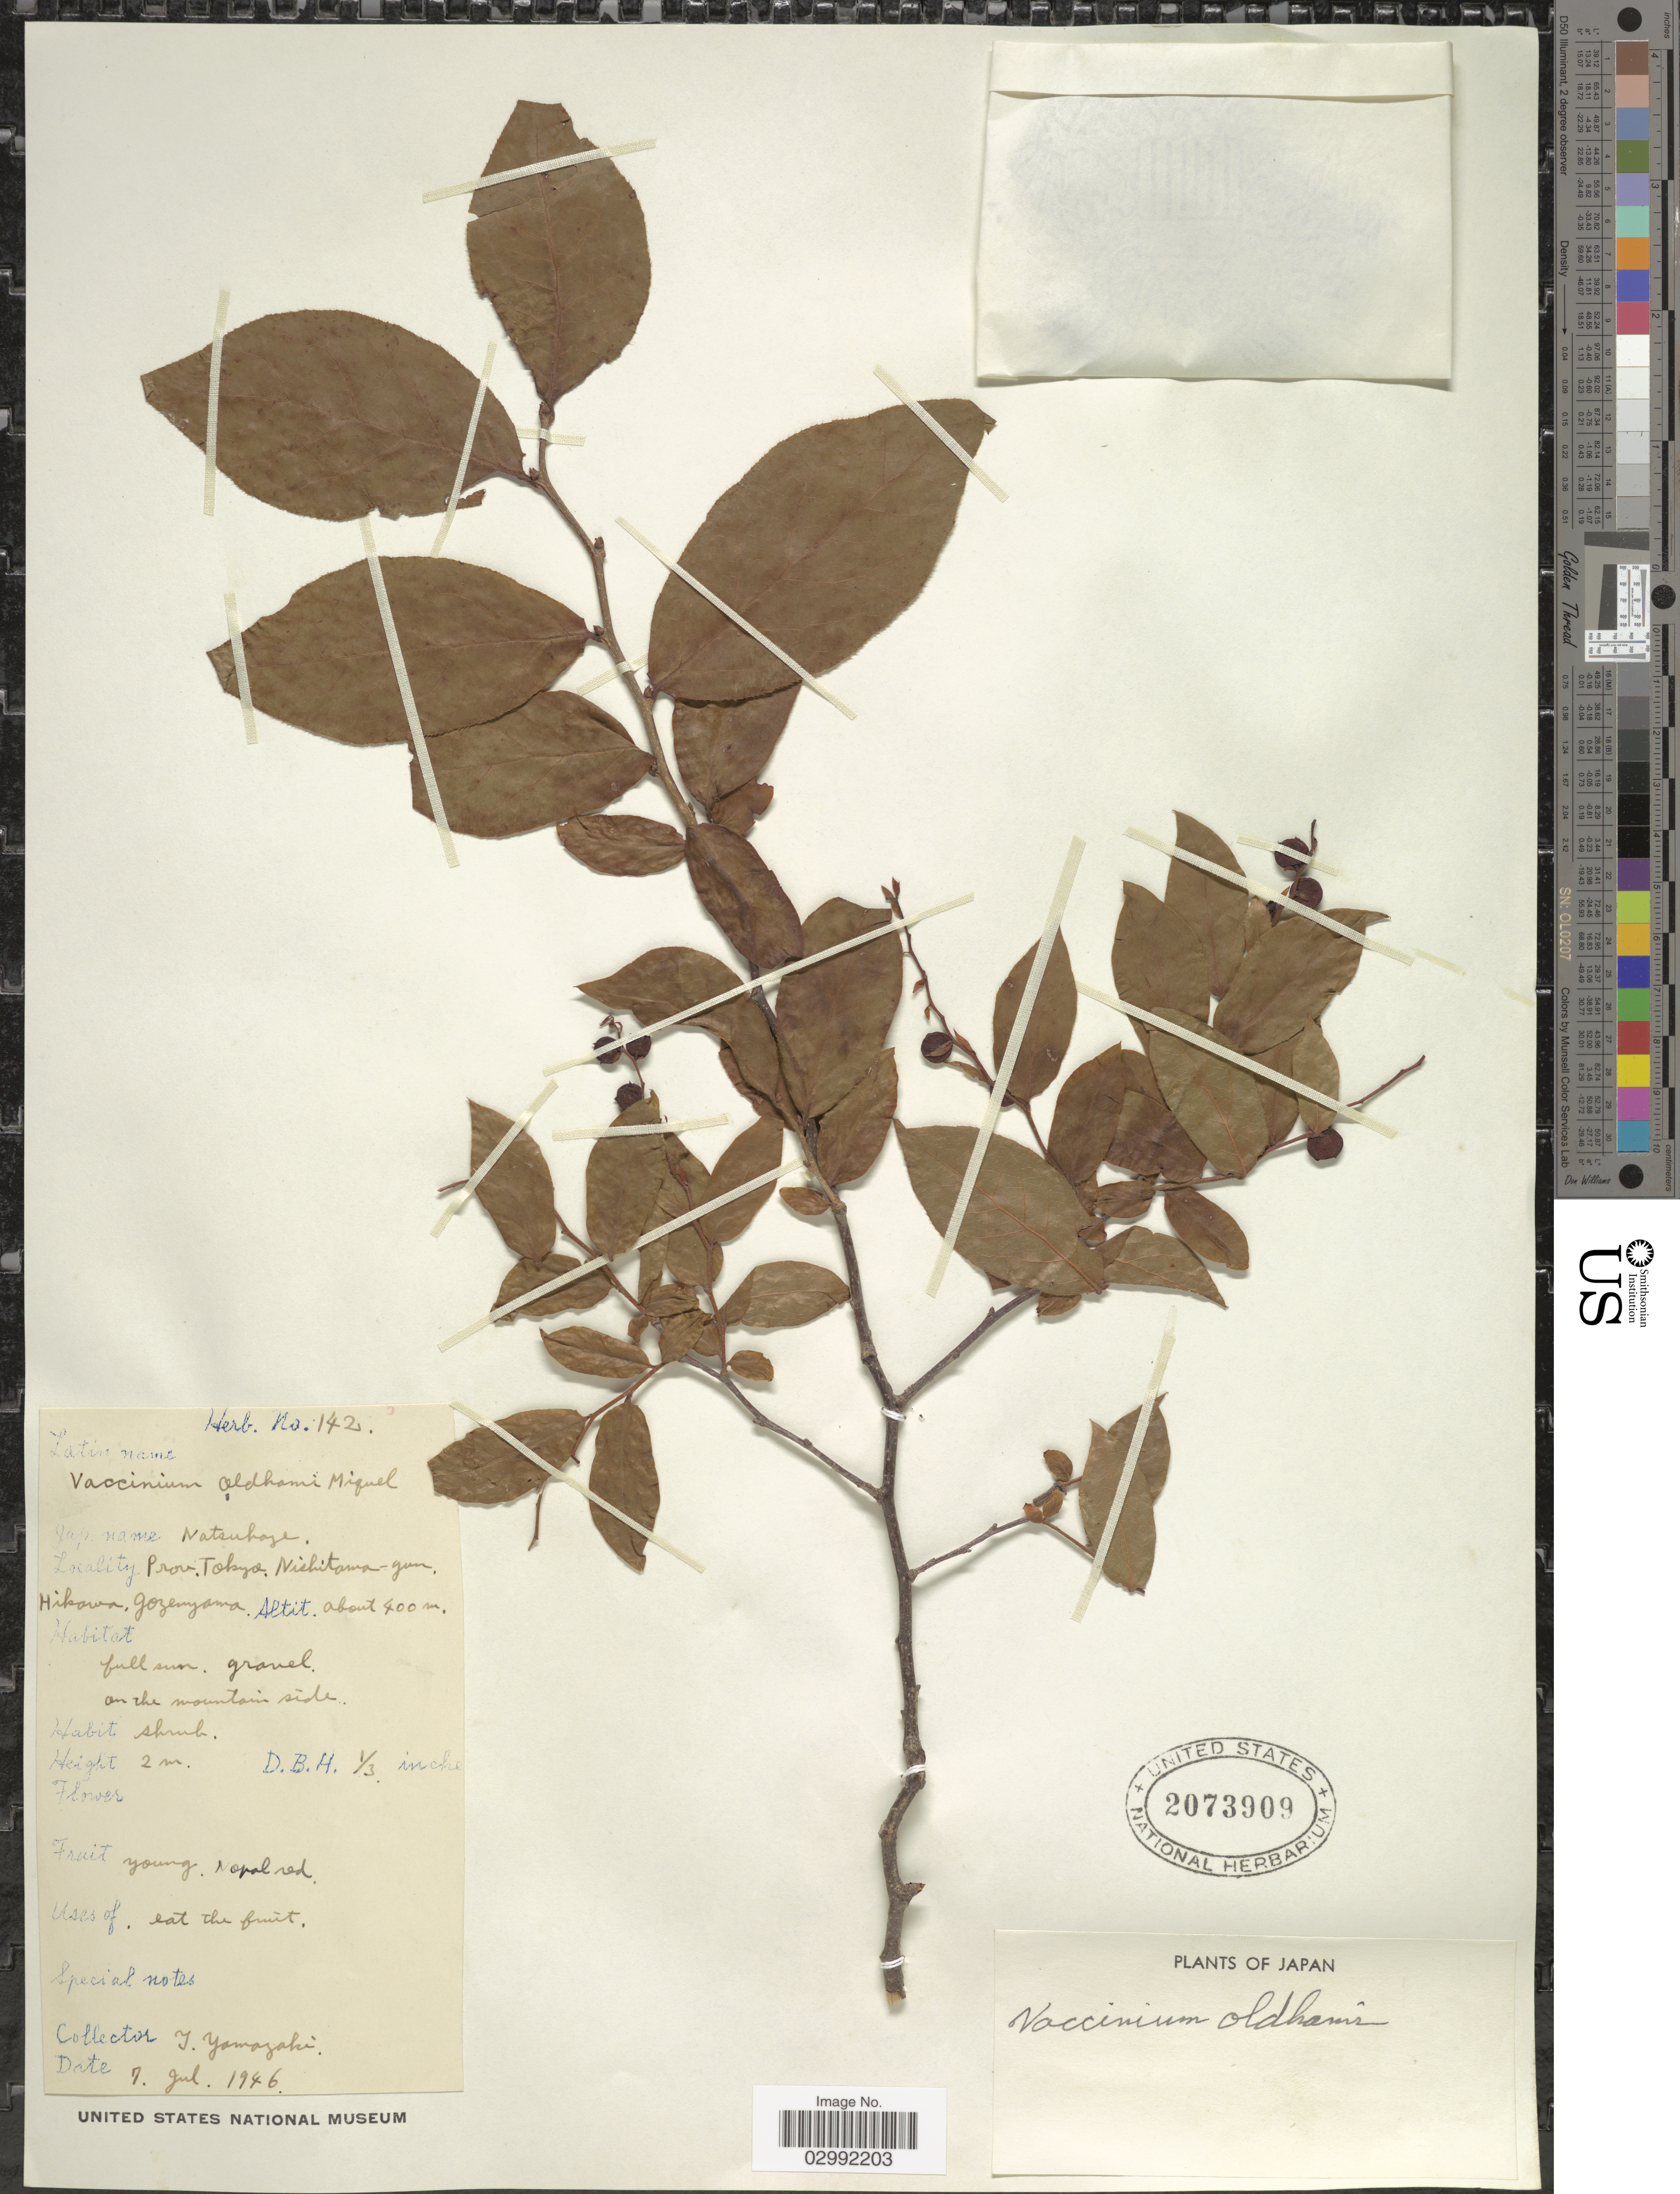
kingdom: Plantae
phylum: Tracheophyta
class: Magnoliopsida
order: Ericales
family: Ericaceae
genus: Vaccinium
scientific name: Vaccinium oldhamii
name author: Miq.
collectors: T. Yamazaki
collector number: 142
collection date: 1946-07-07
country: Japan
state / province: Tokyo, Federal City of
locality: Prov. Tokyo, Nishitama-gun, Hikawa, Gozenyama.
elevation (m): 400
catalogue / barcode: US 2073909